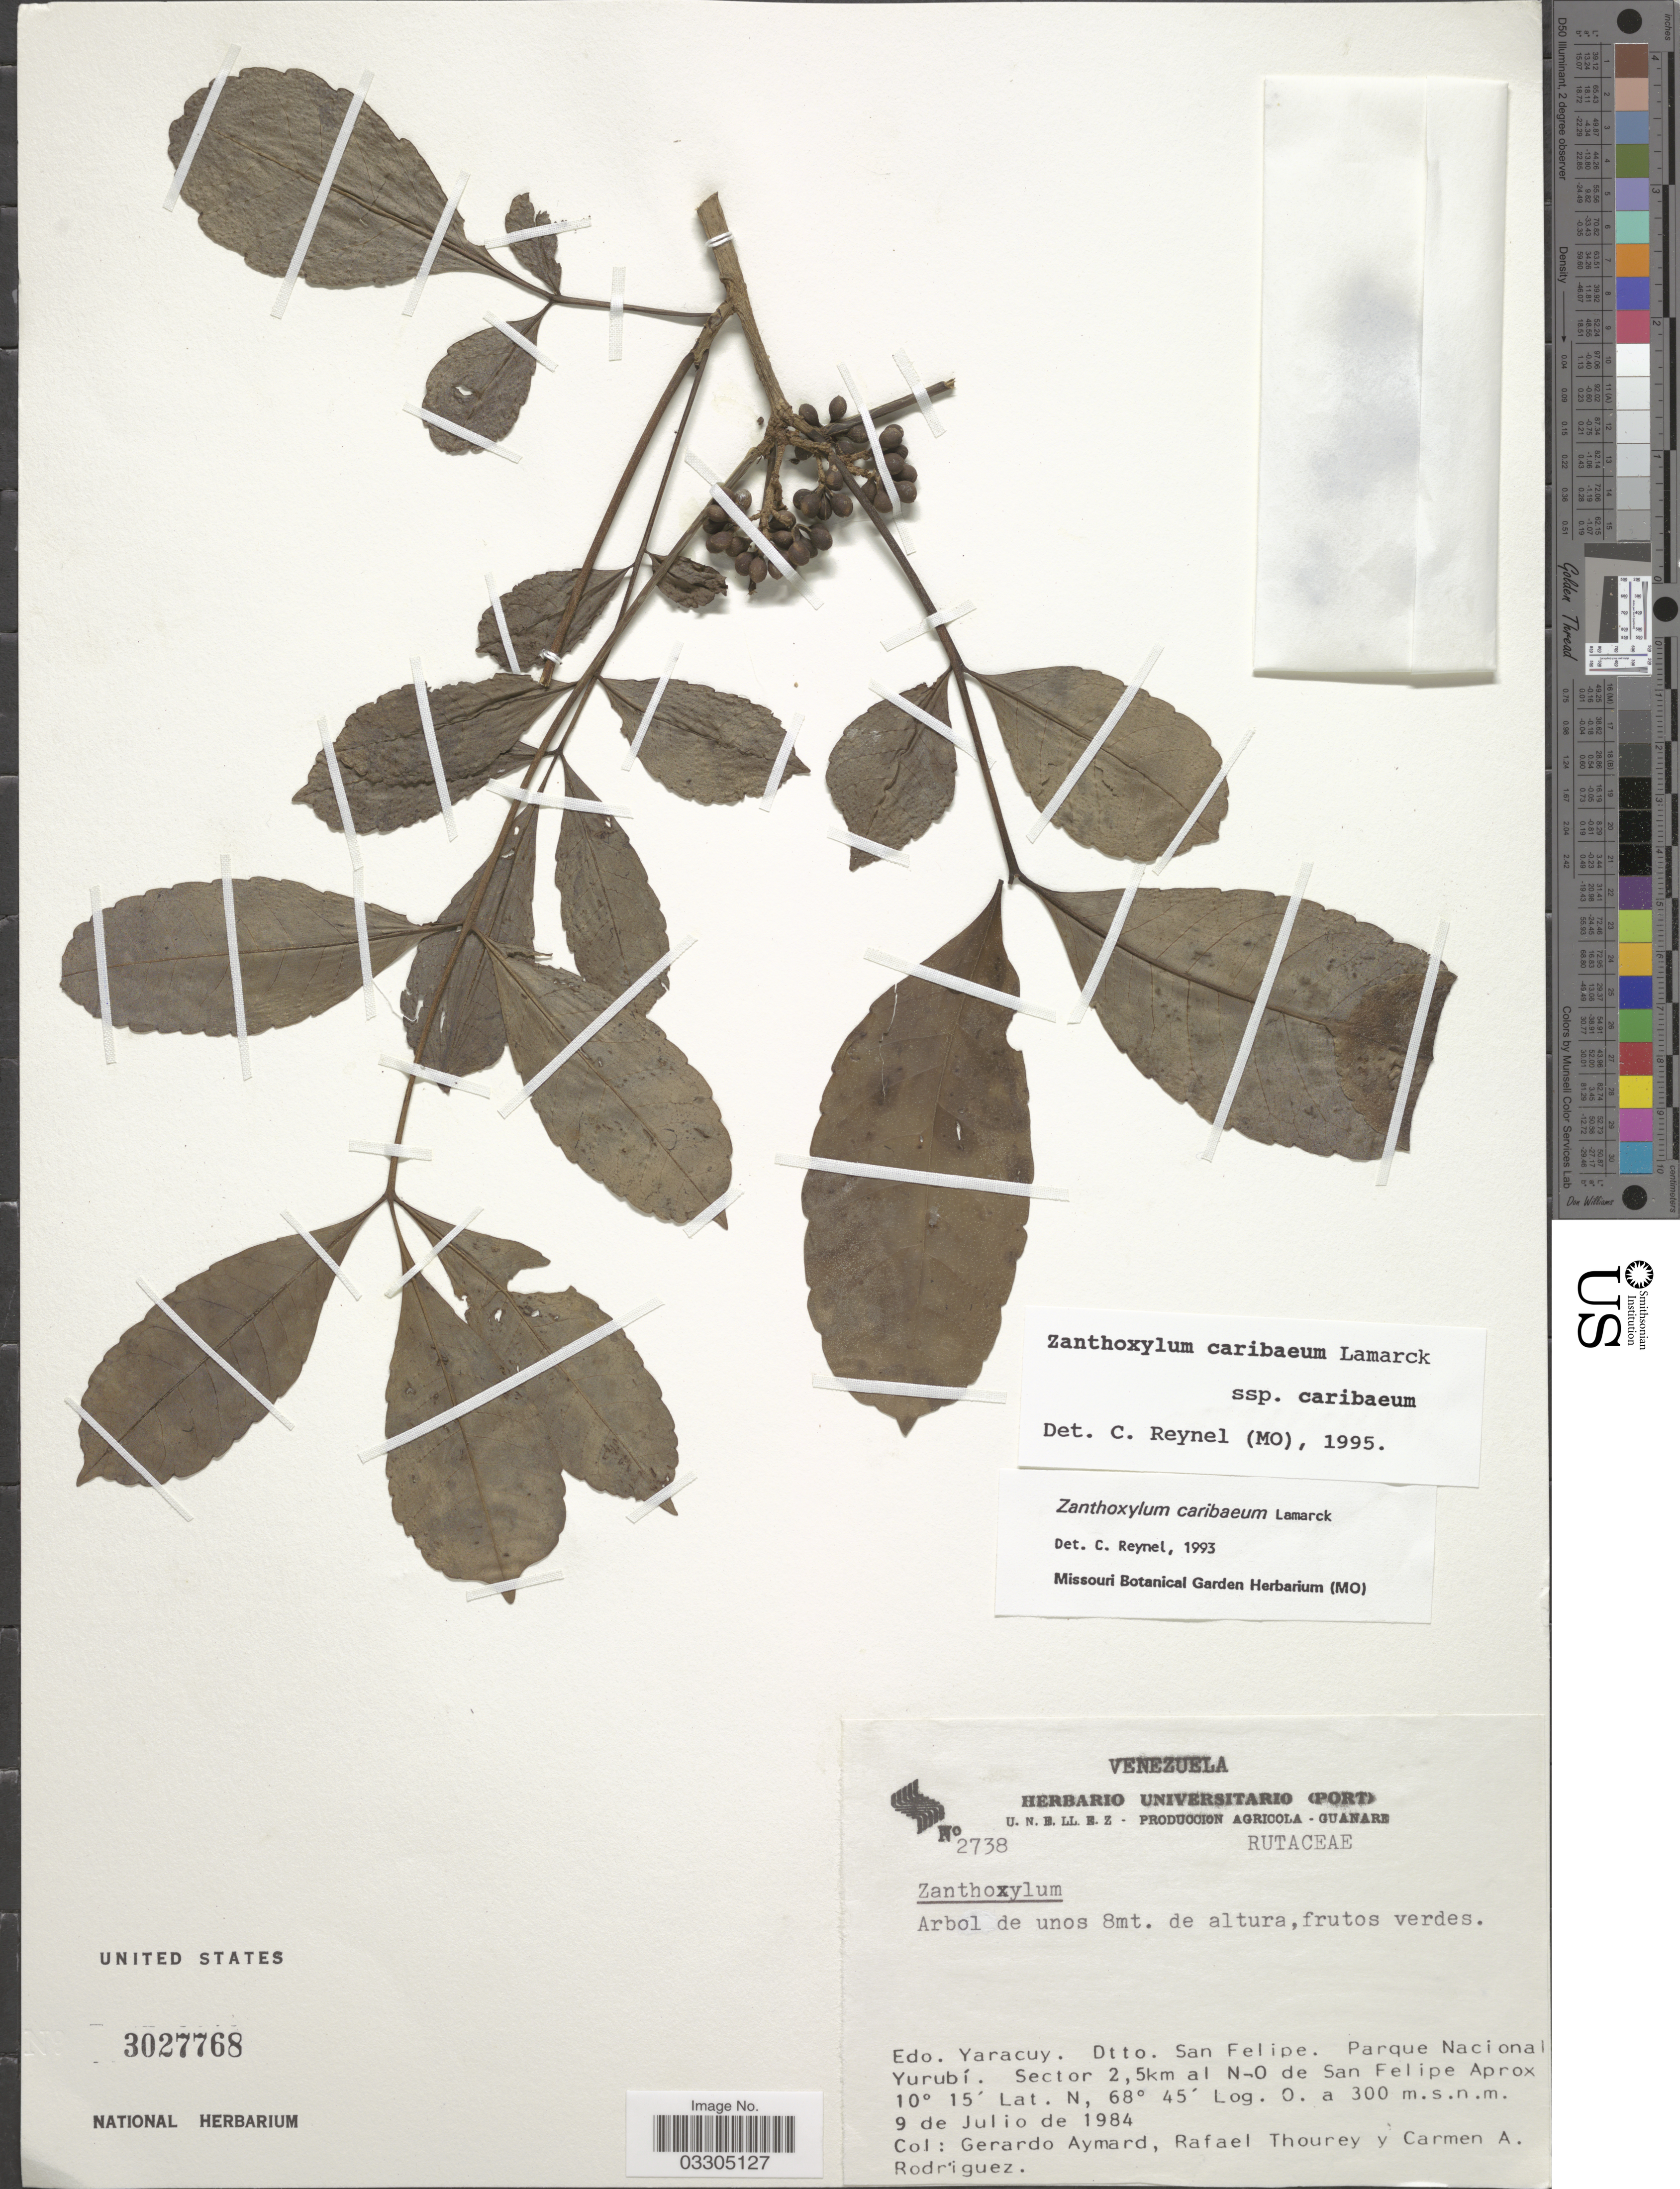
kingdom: Plantae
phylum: Tracheophyta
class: Magnoliopsida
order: Sapindales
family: Rutaceae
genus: Zanthoxylum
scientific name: Zanthoxylum caribaeum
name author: Lam.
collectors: G. A. Aymard, R. Thourey & C. Rodriguez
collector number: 2738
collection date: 1984-07-09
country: Venezuela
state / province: Yaracuy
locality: Dtto. San Felipe. Parque Nacional Yurubí. Sector 2.5km al N-O de San Felipe.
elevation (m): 300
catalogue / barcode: US 3027768